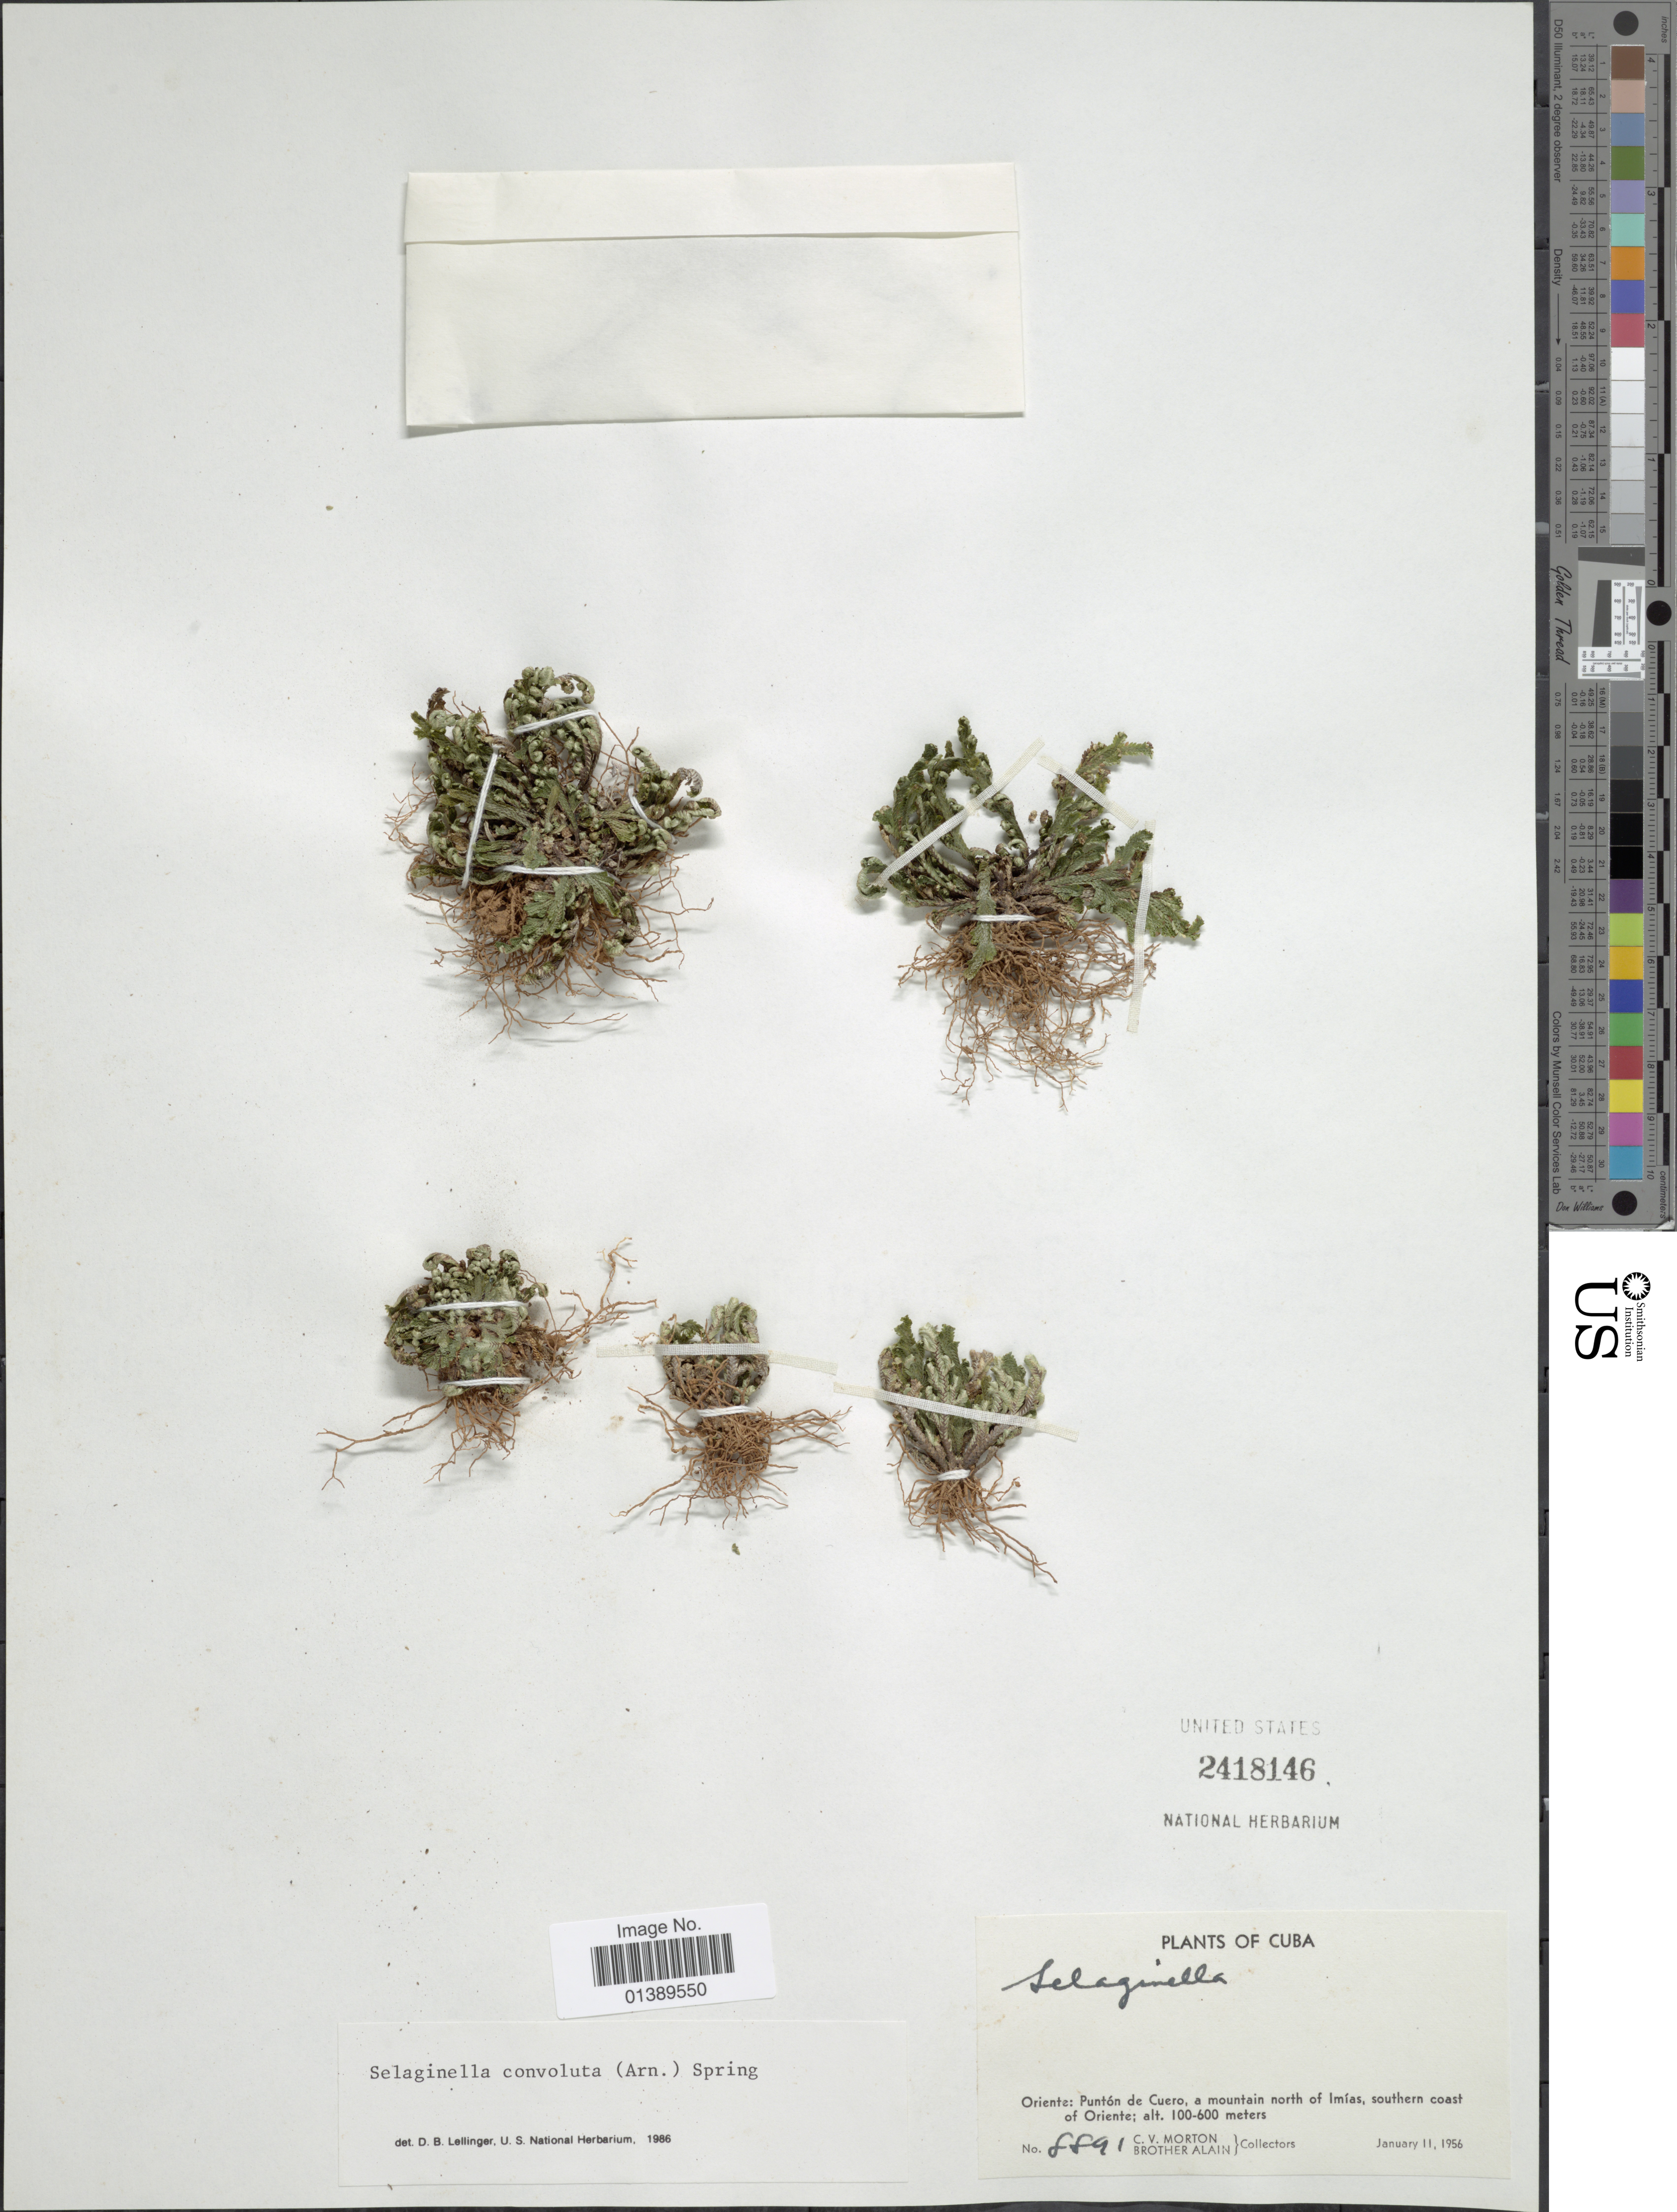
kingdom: Plantae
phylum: Tracheophyta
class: Lycopodiopsida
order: Selaginellales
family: Selaginellaceae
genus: Selaginella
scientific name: Selaginella convoluta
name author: (Arn.) Spring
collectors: C. V. Morton & A. H. Liogier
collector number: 8891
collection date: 1956-01-11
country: Cuba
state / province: Oriente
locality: Puntón de Cuero, a mountain of Imías, southern coast of Oriente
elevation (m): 100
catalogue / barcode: US 2418146